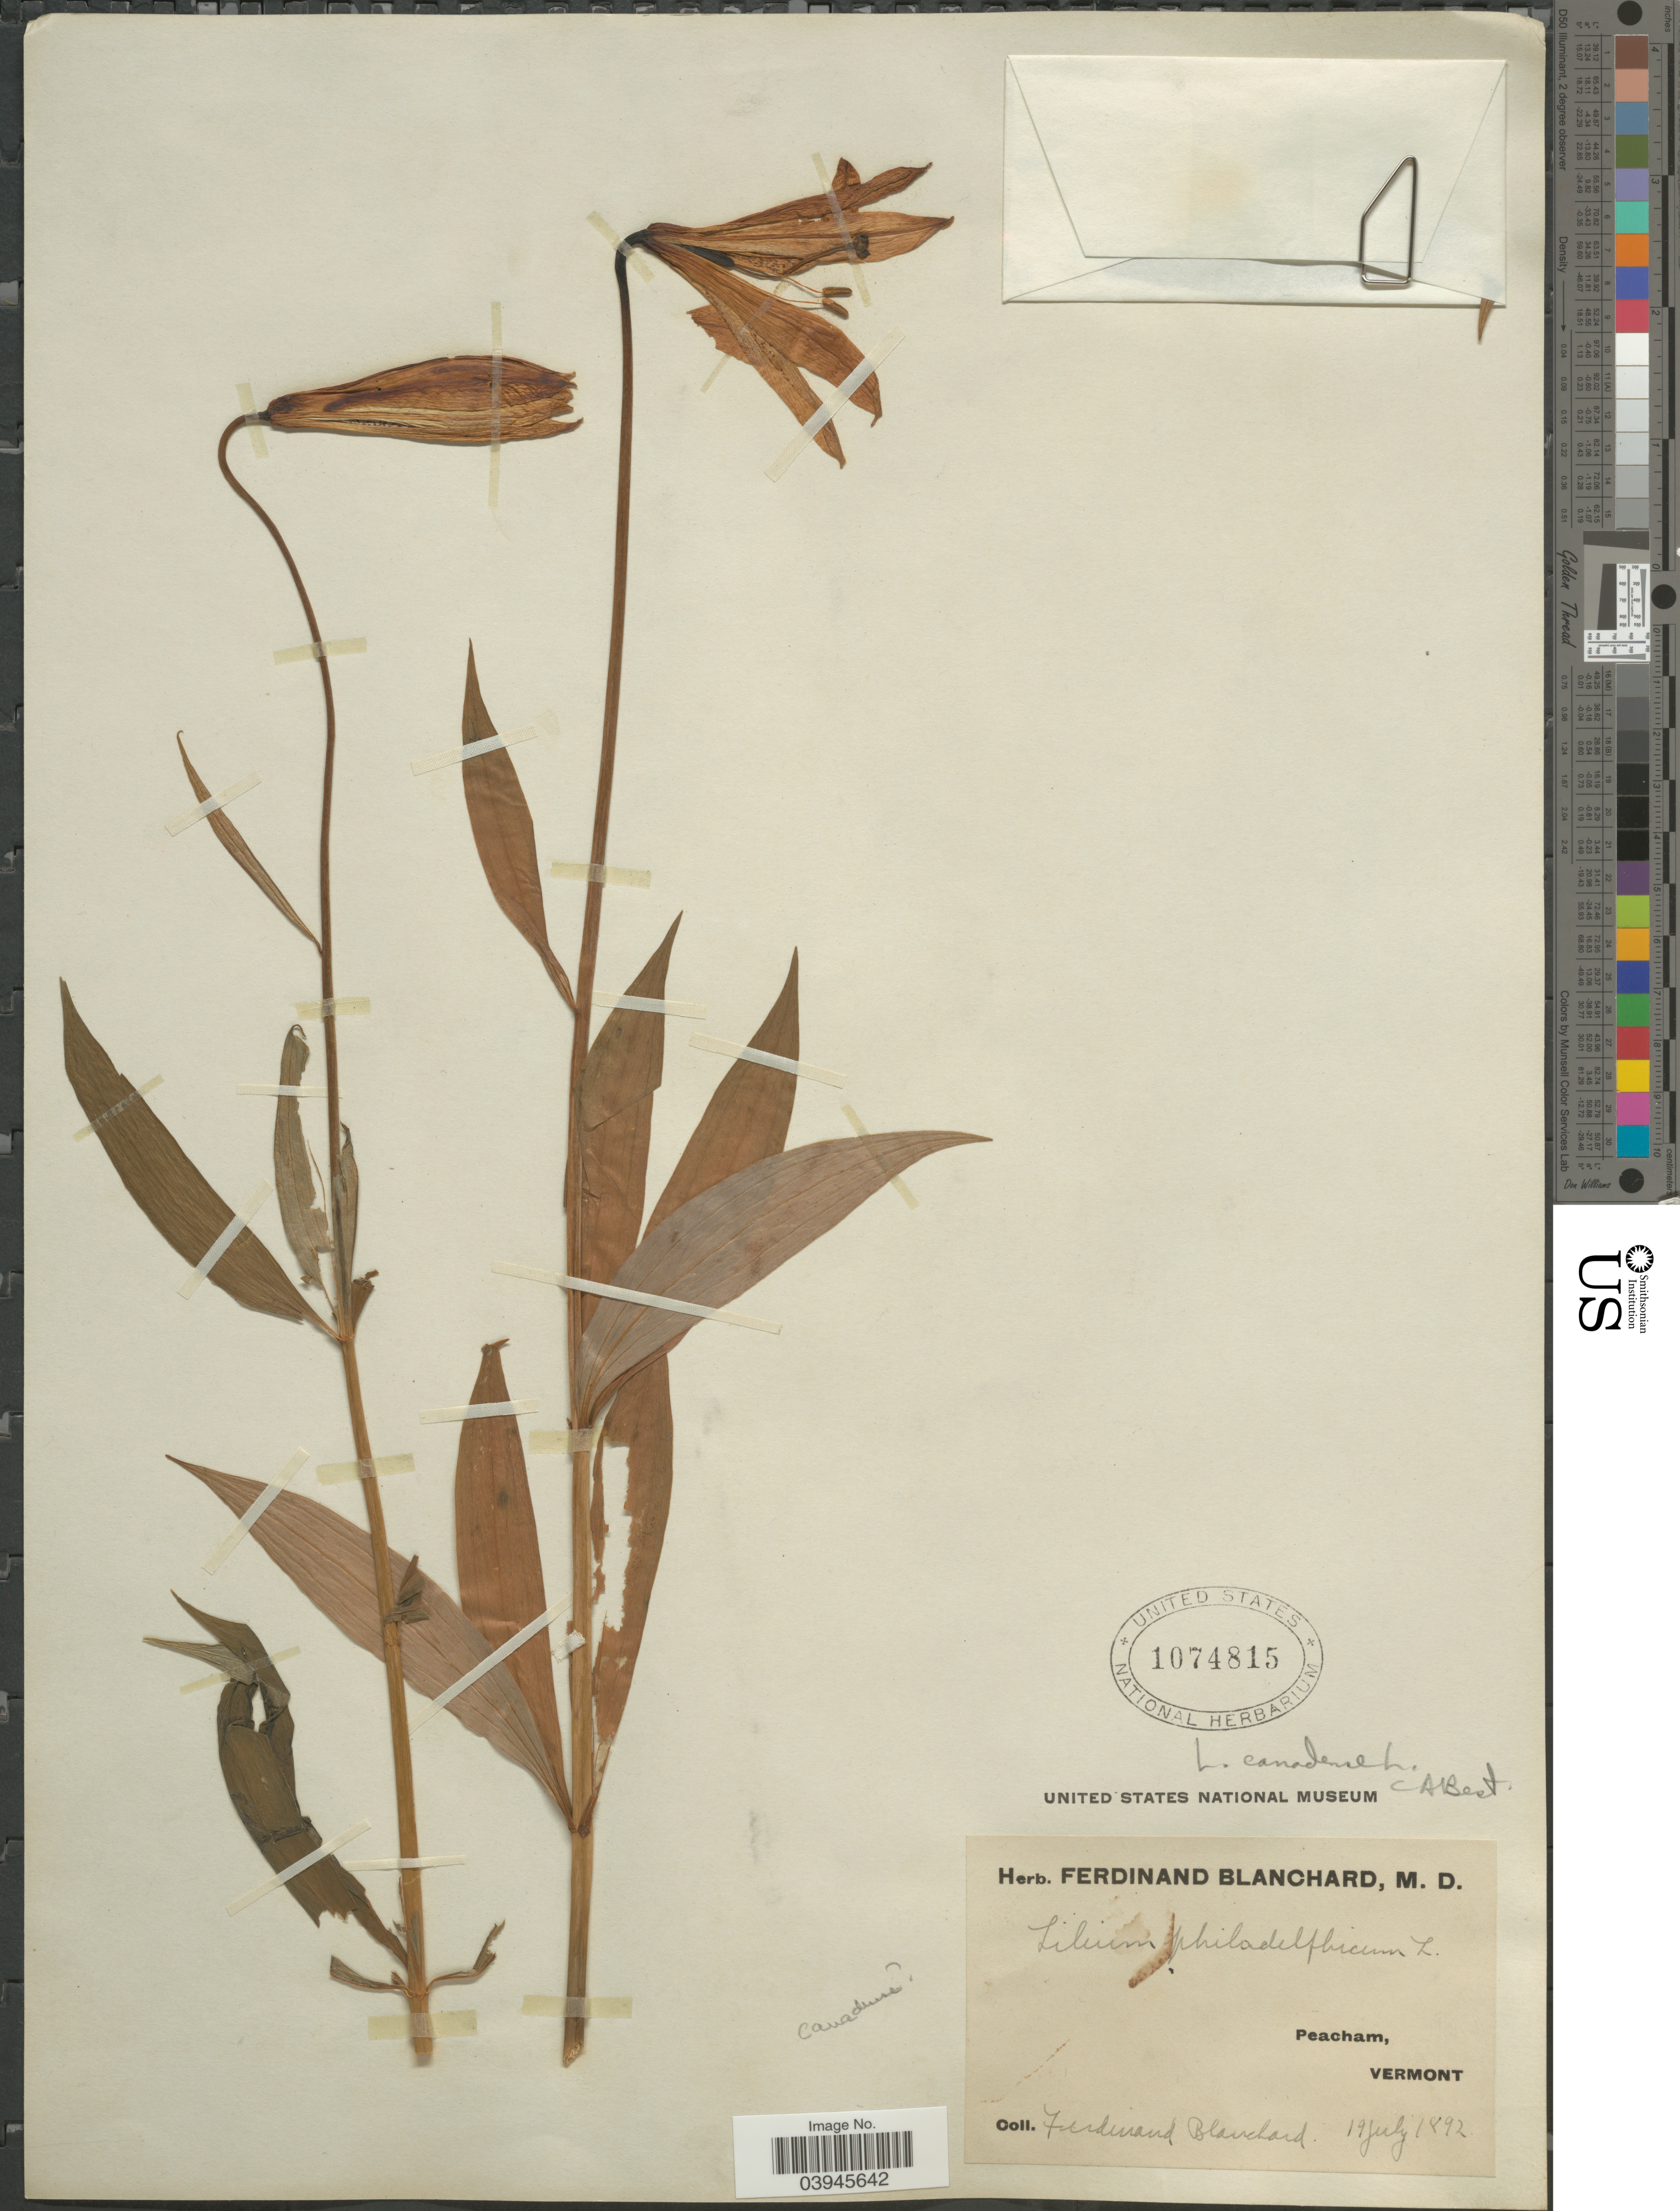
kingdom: Plantae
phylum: Tracheophyta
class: Liliopsida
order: Liliales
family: Liliaceae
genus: Lilium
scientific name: Lilium canadense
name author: L.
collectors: F. Blanchard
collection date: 1892-07-19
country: United States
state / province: Vermont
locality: Peacham.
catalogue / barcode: US 1074815